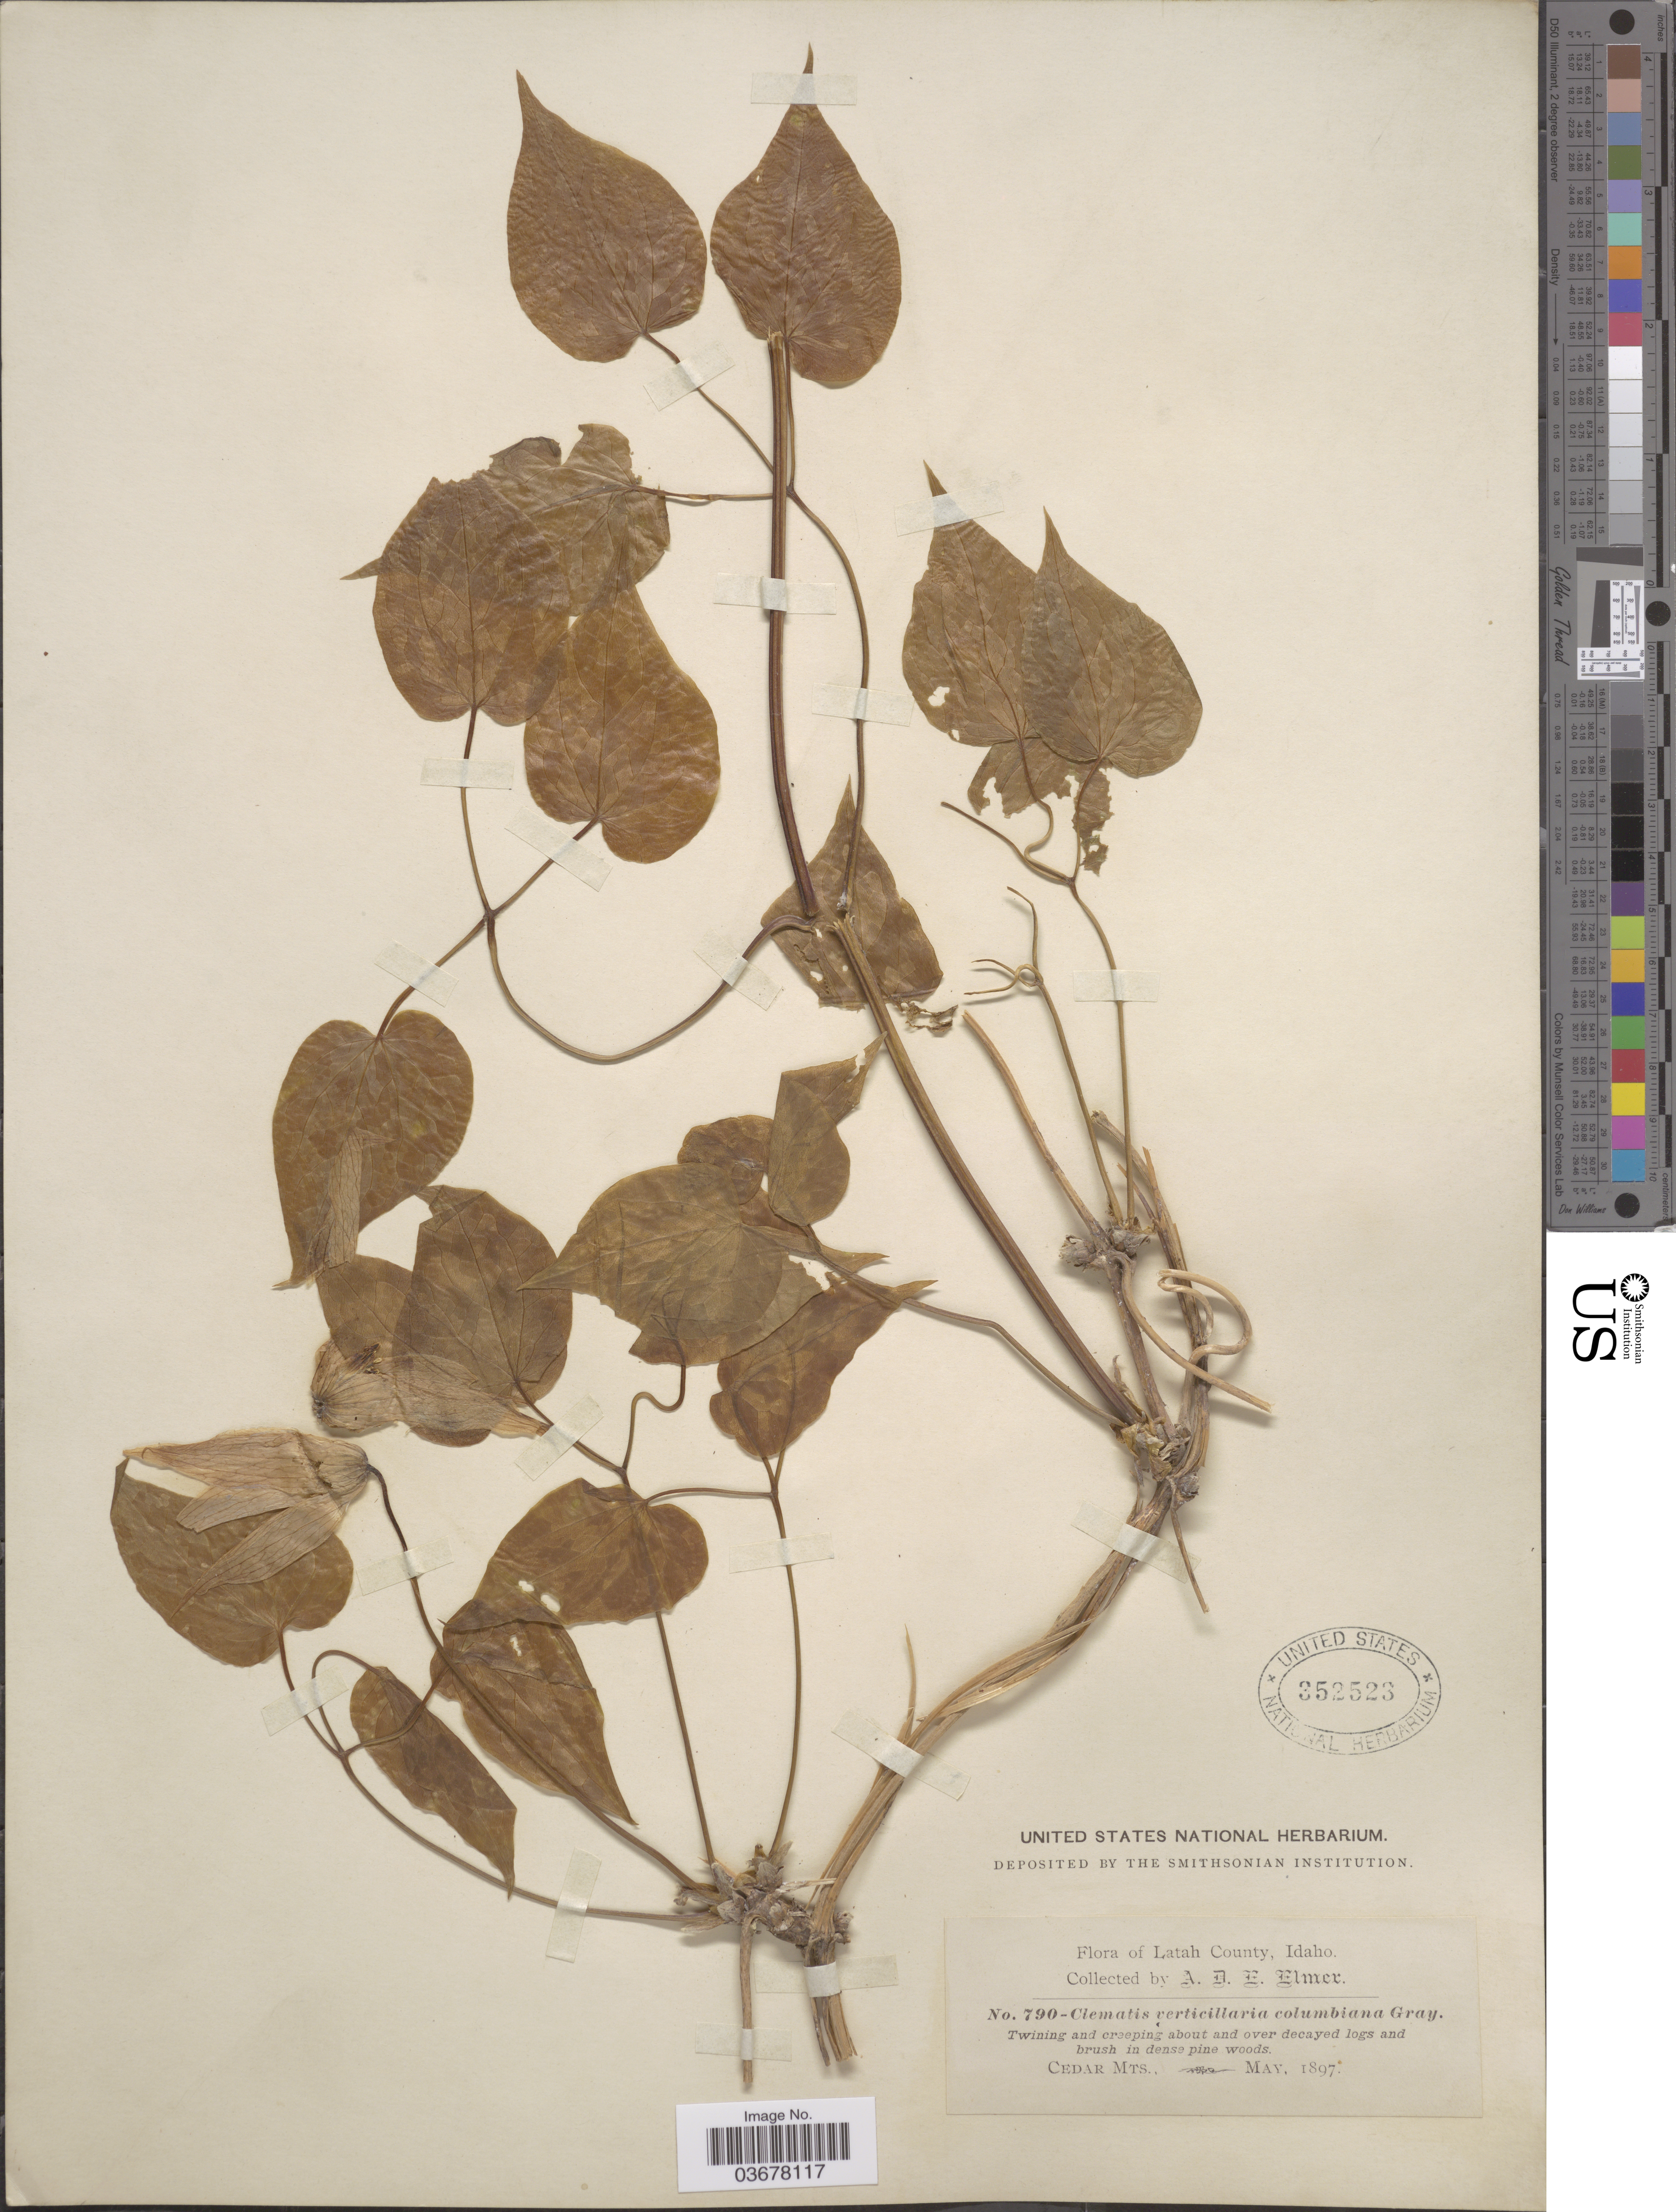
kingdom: Plantae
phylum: Tracheophyta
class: Magnoliopsida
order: Ranunculales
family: Ranunculaceae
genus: Clematis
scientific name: Clematis occidentalis var. grosseserrata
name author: (Rydb.) J.S. Pringle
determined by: Strong, M. T., (US), Smithsonian Institution - National Museum of Natural History (UNITED STATES)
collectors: A. D. E. Elmer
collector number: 790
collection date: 1897-05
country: United States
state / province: Idaho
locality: Latah County. Cedar Mts.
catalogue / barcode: US 352523